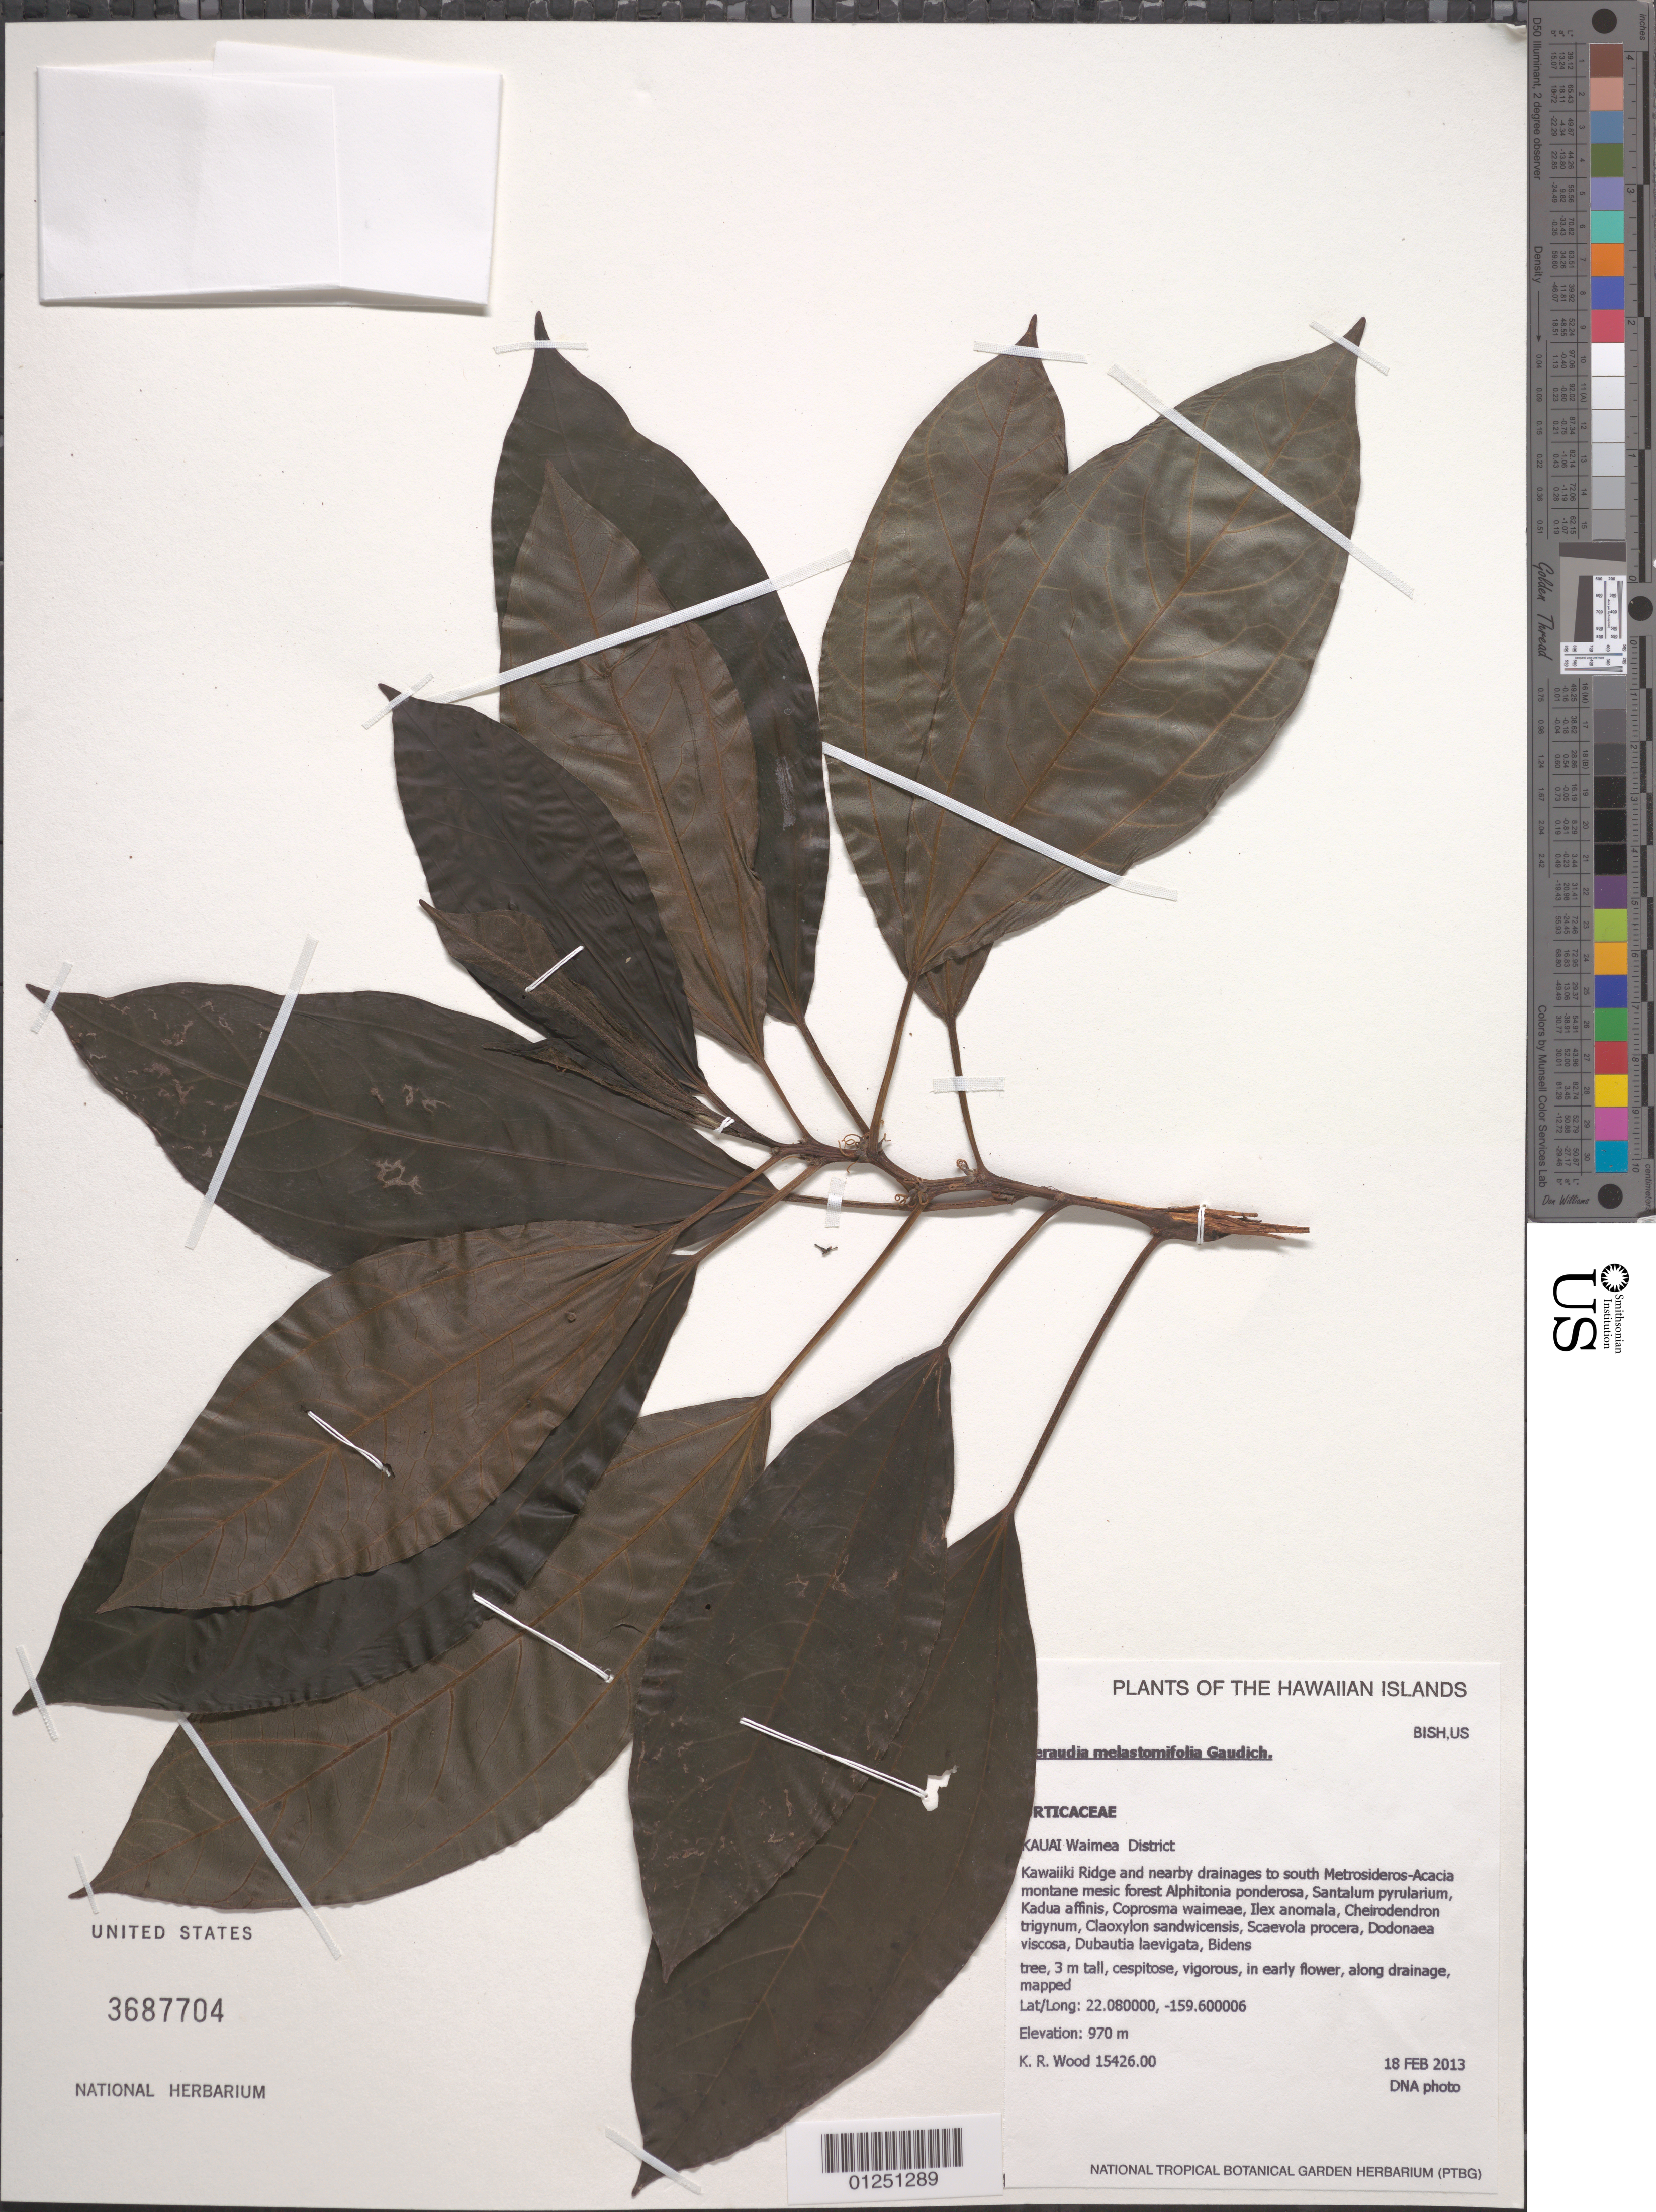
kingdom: Plantae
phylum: Tracheophyta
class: Magnoliopsida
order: Rosales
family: Urticaceae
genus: Neraudia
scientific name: Neraudia melastomifolia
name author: Gaudich.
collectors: K. R. Wood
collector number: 15426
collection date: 2013-02-18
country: United States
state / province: Hawaii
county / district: Kauai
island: Kaua'i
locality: Waimea District, Kawaiiki ridge and nearby drainages to south.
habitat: Montane mesic forest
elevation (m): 970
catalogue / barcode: US 3687704